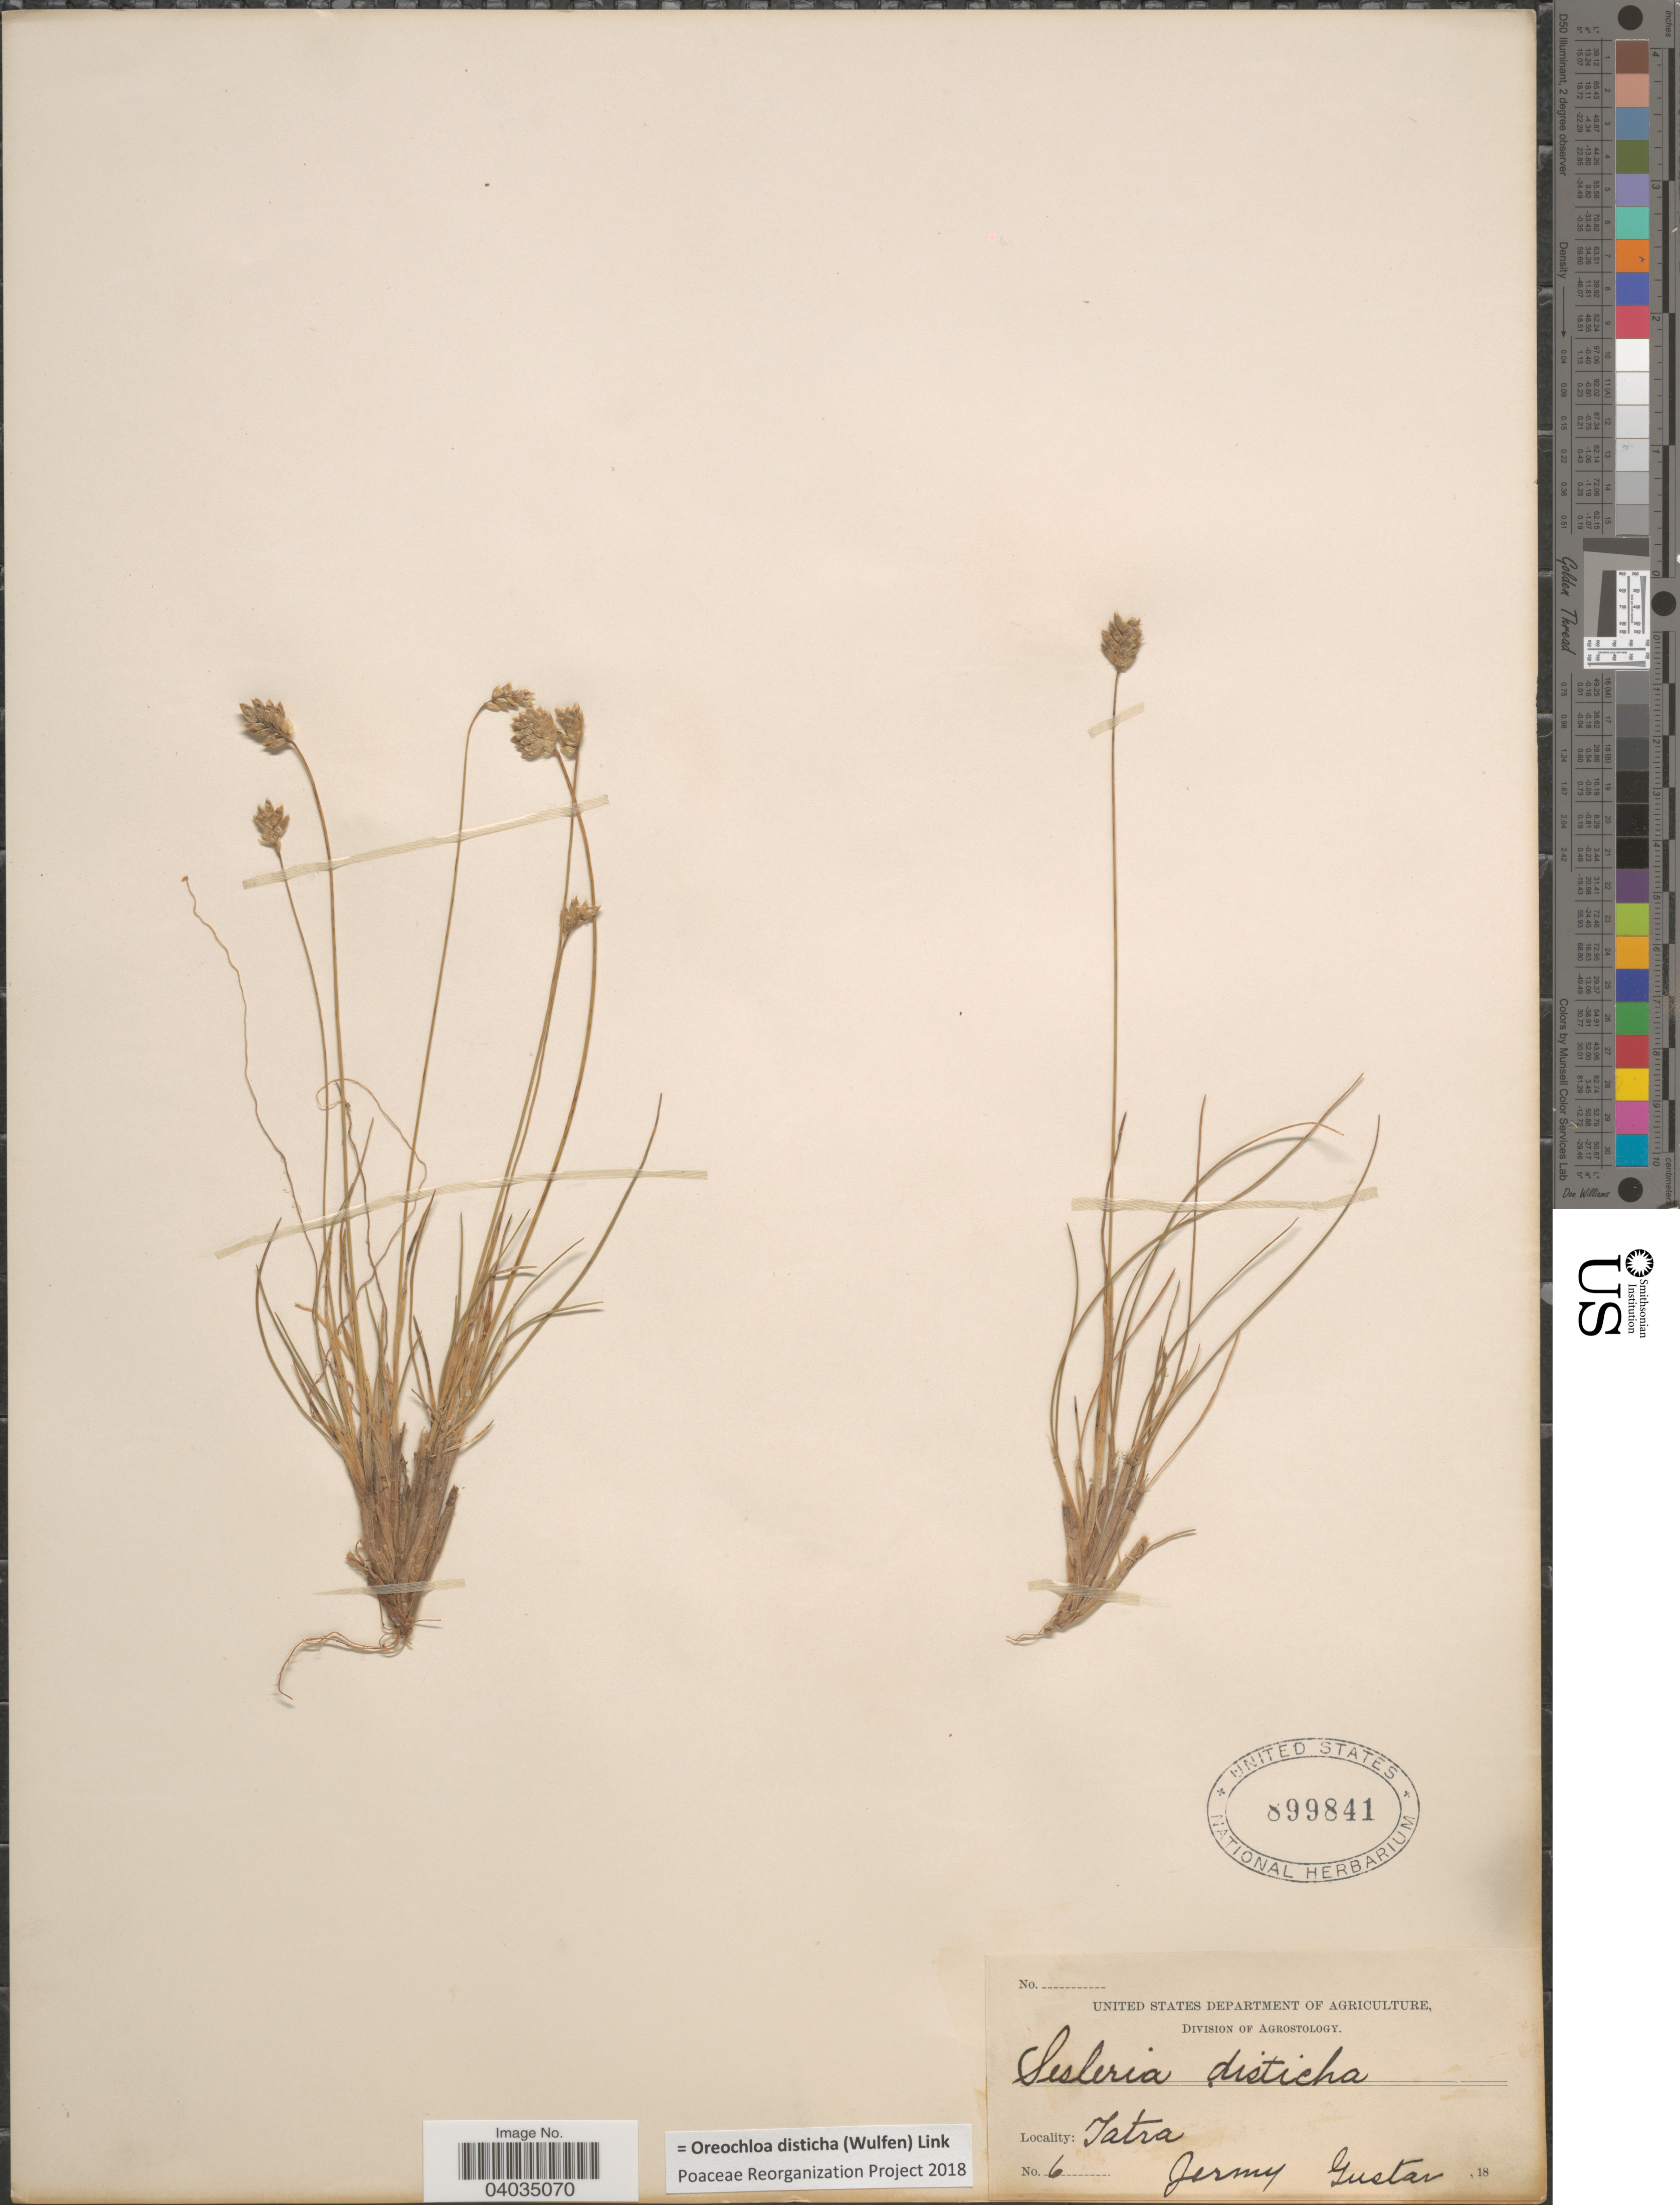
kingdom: Plantae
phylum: Tracheophyta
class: Liliopsida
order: Poales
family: Poaceae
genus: Oreochloa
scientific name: Oreochloa disticha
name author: (Wulfen) Link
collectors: J. Gustav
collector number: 6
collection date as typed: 18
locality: Tatra.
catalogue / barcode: US 899841